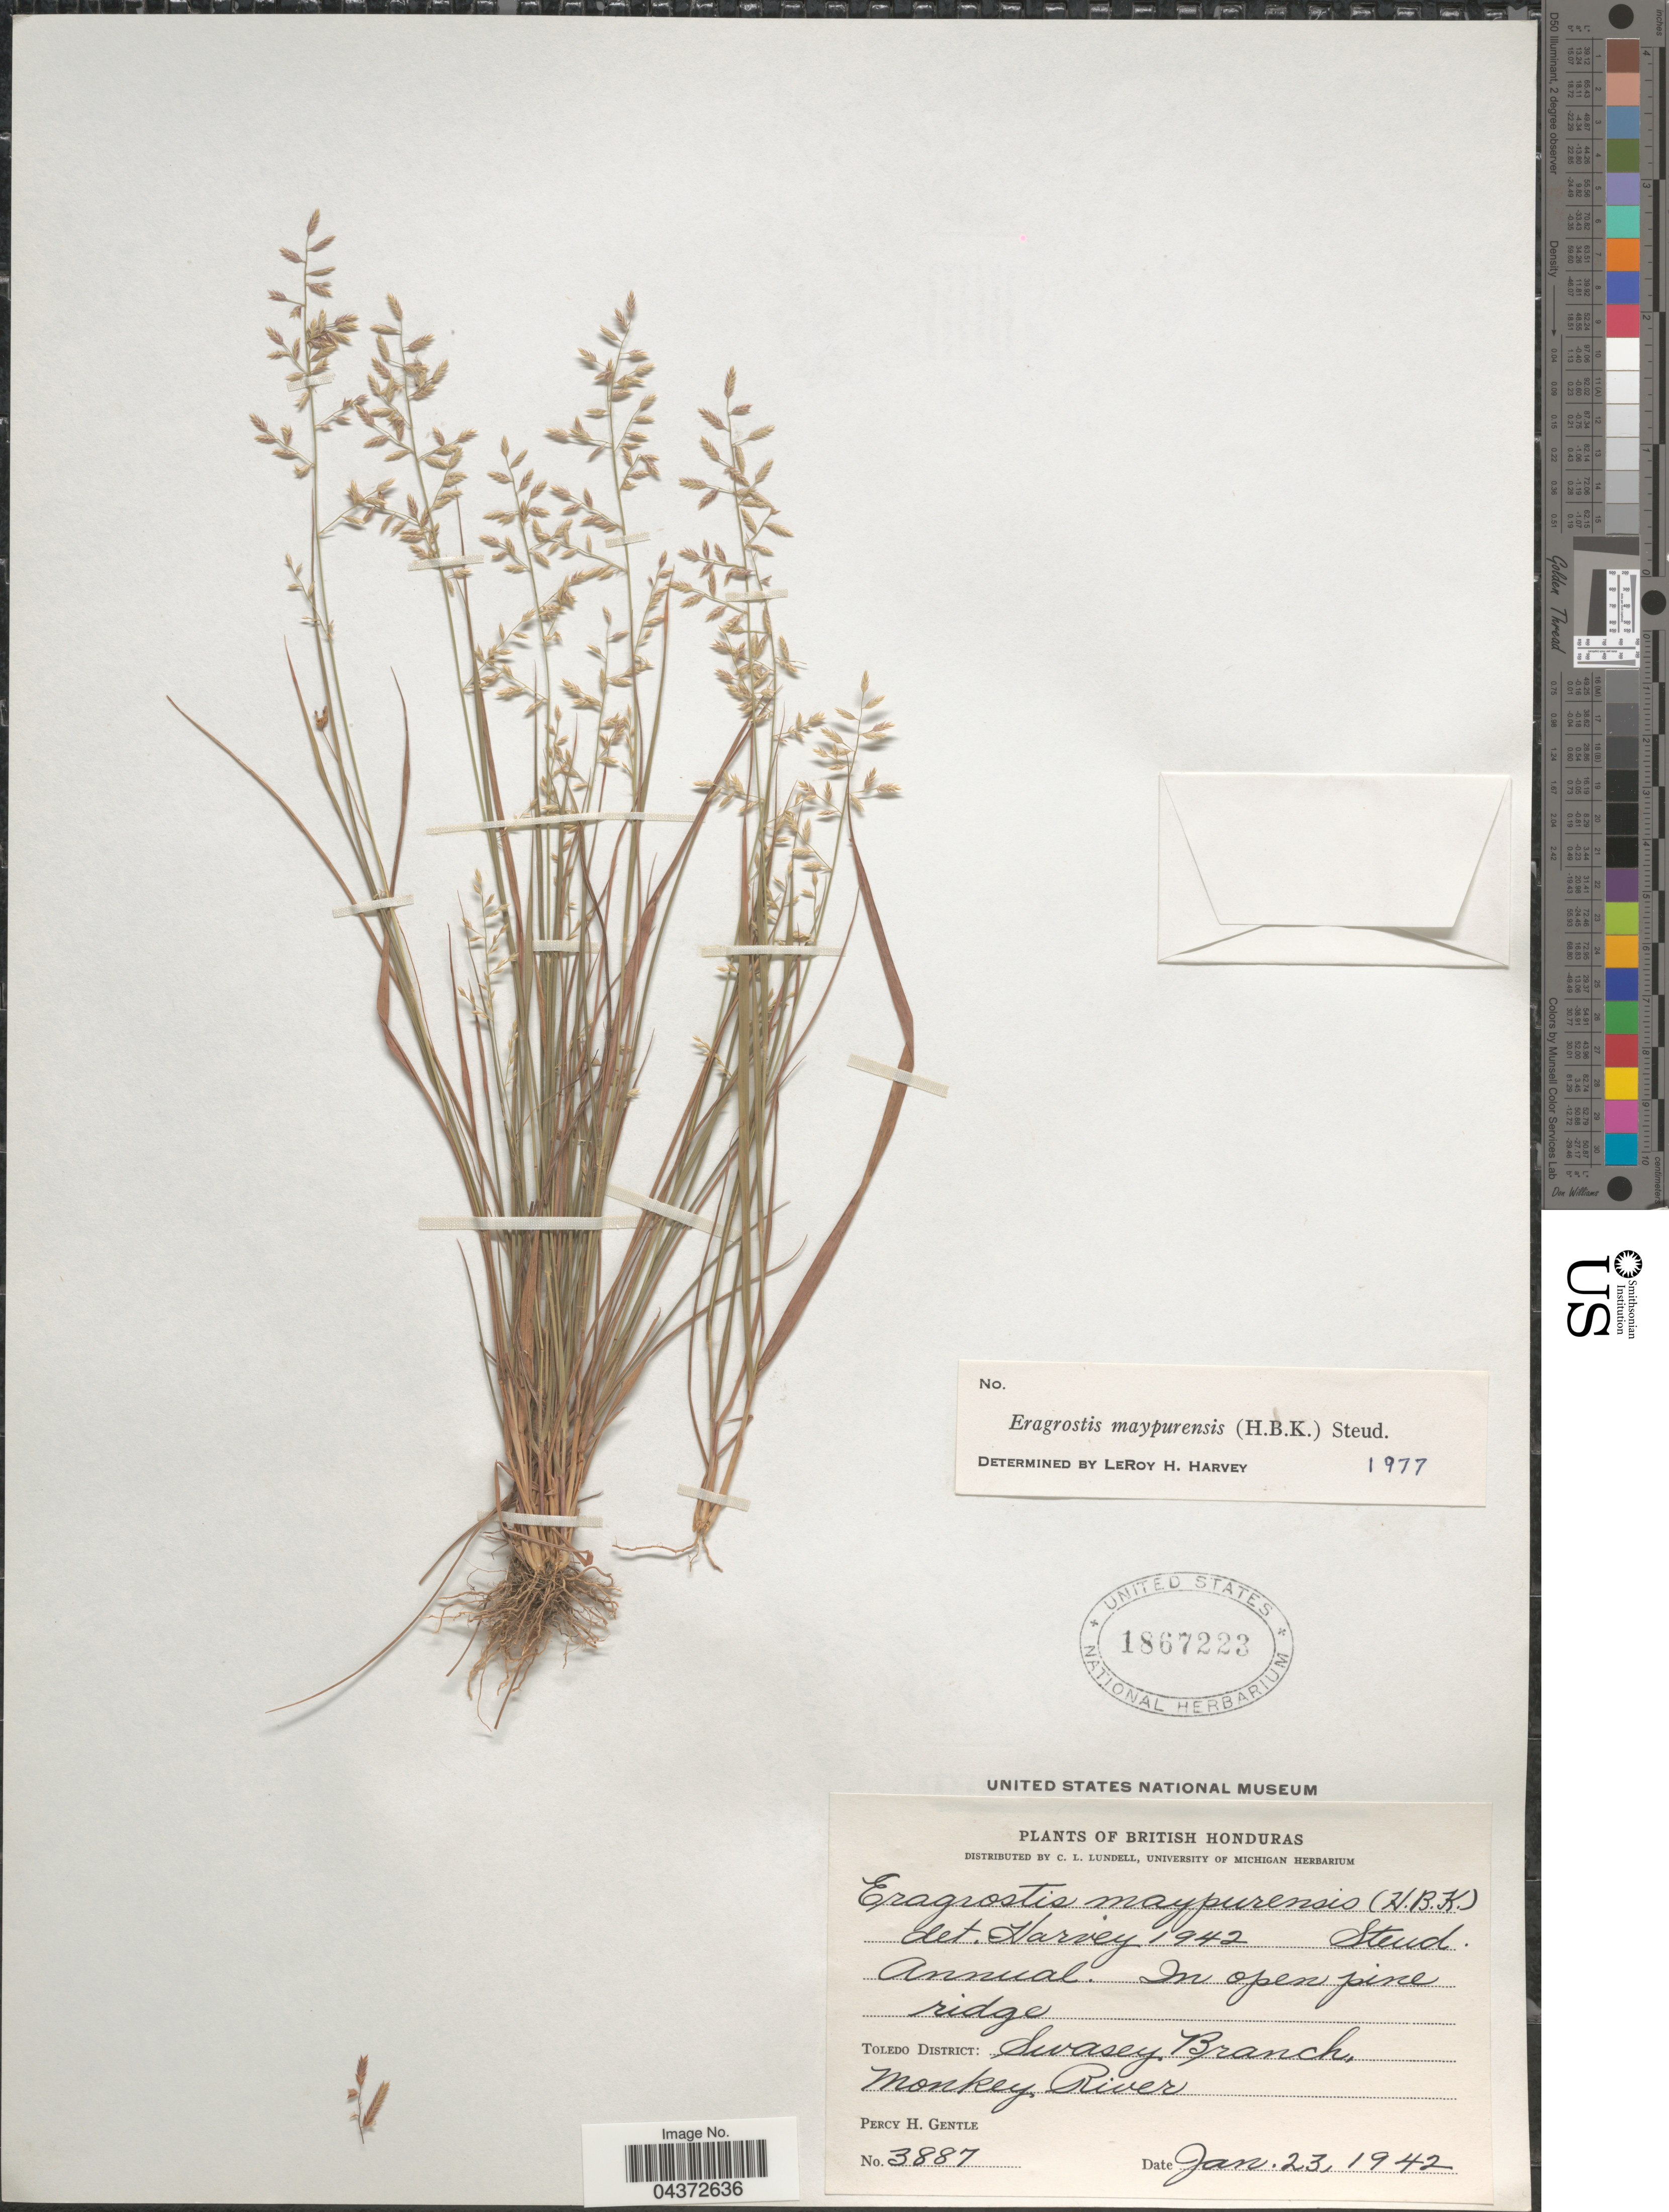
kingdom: Plantae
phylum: Tracheophyta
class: Liliopsida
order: Poales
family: Poaceae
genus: Eragrostis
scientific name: Eragrostis maypurensis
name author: (Kunth) Steud.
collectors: P. H. Gentle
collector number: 3887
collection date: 1942-01-23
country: Belize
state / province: Toledo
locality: British Honduras. In open pine ridge. Toledo District: Swasey Branch, Monkey River.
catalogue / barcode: US 1867223